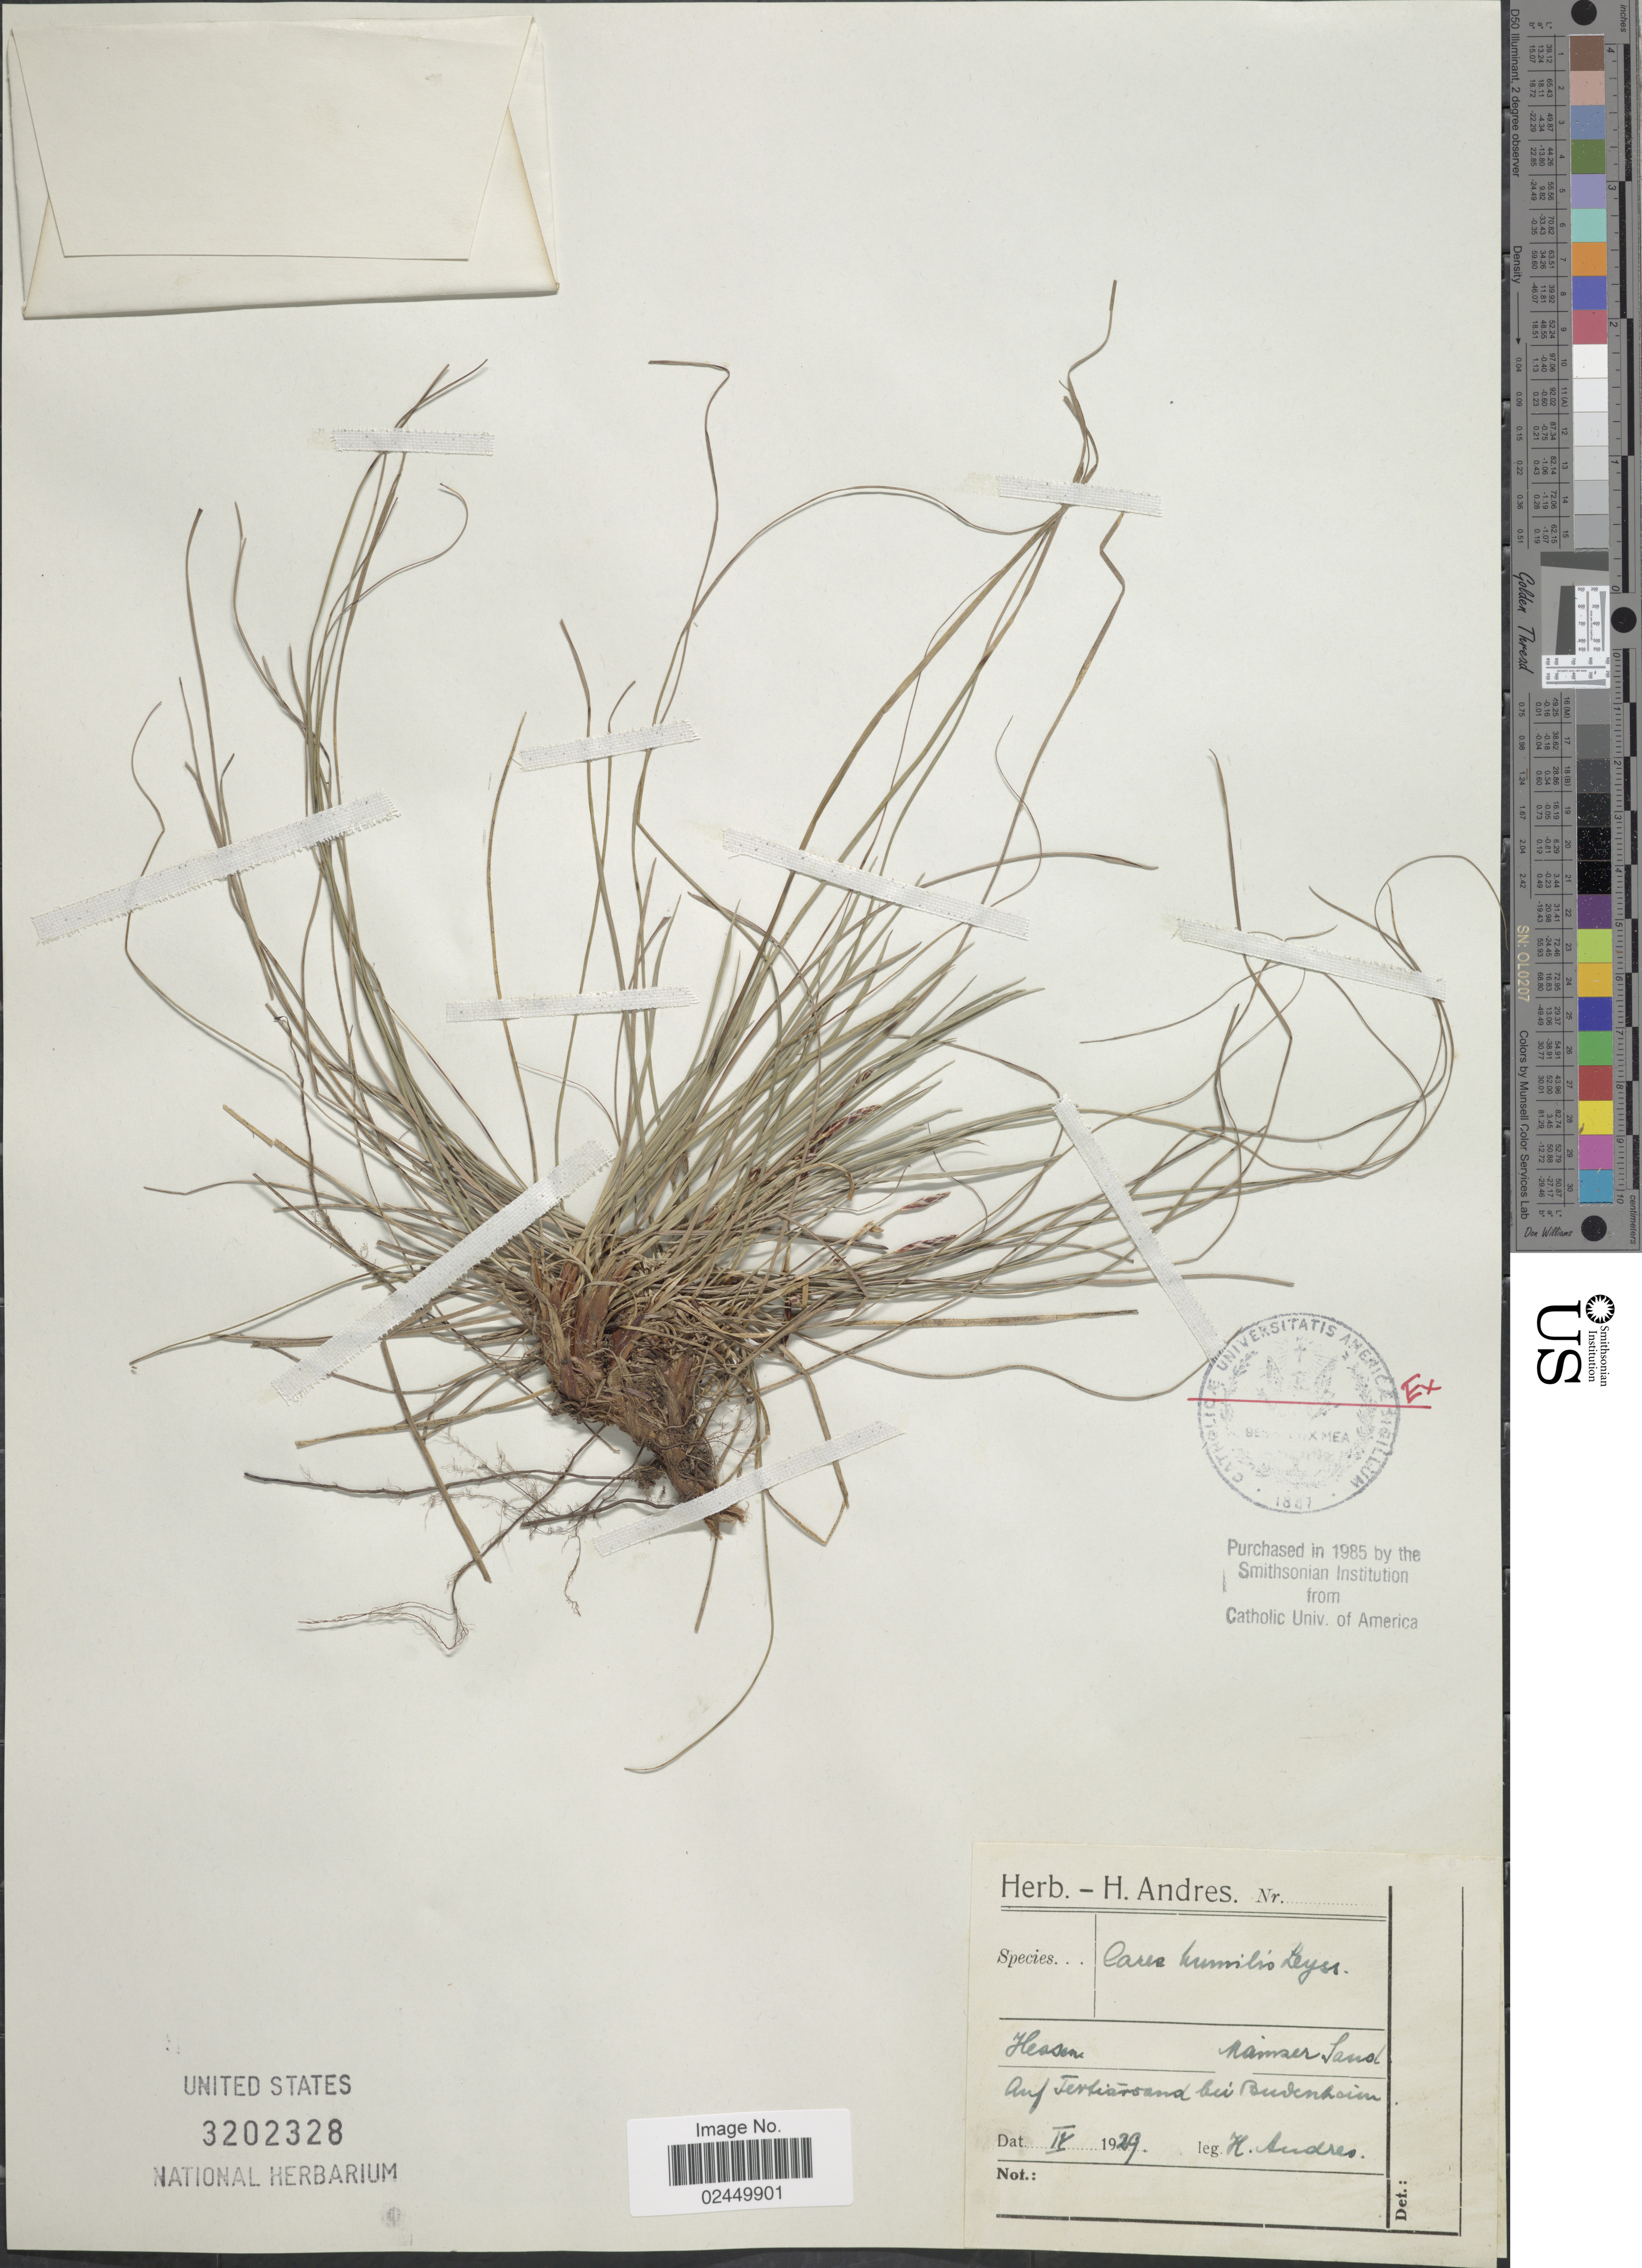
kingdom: Plantae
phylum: Tracheophyta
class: Liliopsida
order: Poales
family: Cyperaceae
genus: Carex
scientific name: Carex humilis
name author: Leyss.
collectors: H. Andres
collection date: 1929-04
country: Germany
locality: Hessoni, Naimser Land, Auf Tertisrosand [interpreted] bei Budenheim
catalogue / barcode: US 3202328